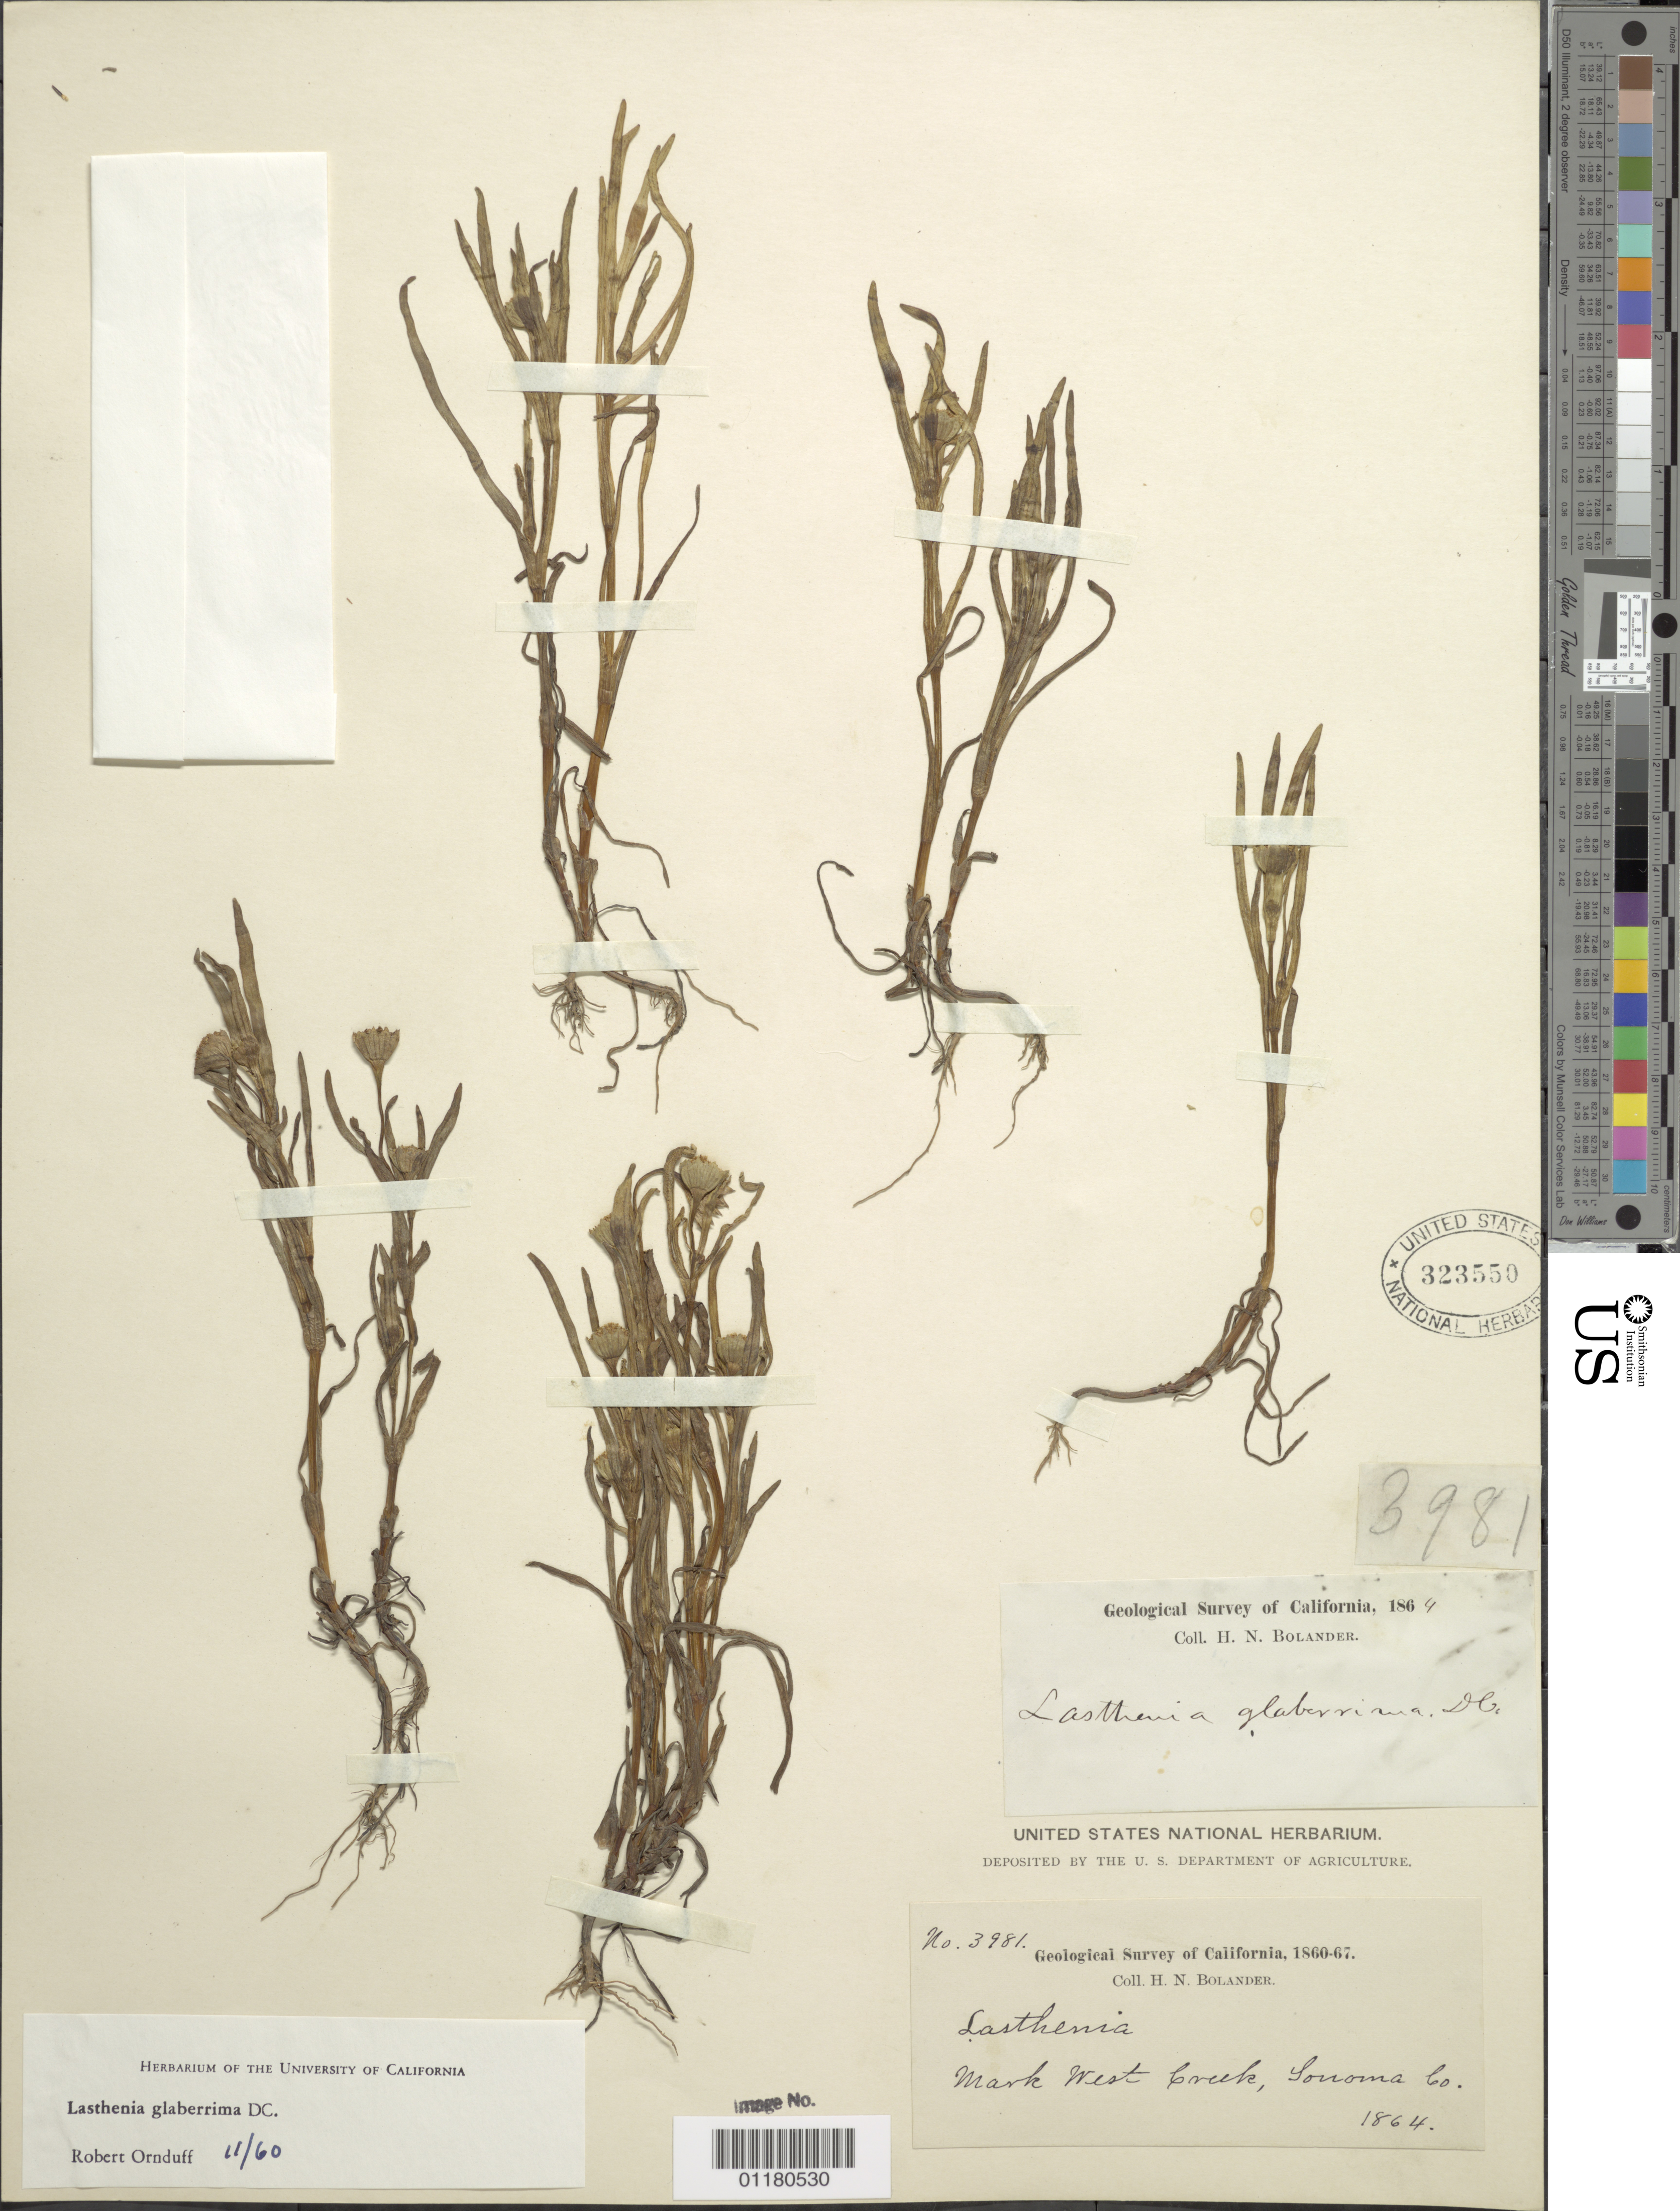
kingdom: Plantae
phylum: Tracheophyta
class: Magnoliopsida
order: Asterales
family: Asteraceae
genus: Lasthenia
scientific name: Lasthenia glaberrima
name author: DC.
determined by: Ornduff, R.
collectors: H. Bolander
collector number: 3981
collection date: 1864-04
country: United States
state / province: California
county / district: Sonoma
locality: By Mark West Creek.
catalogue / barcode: US 323550